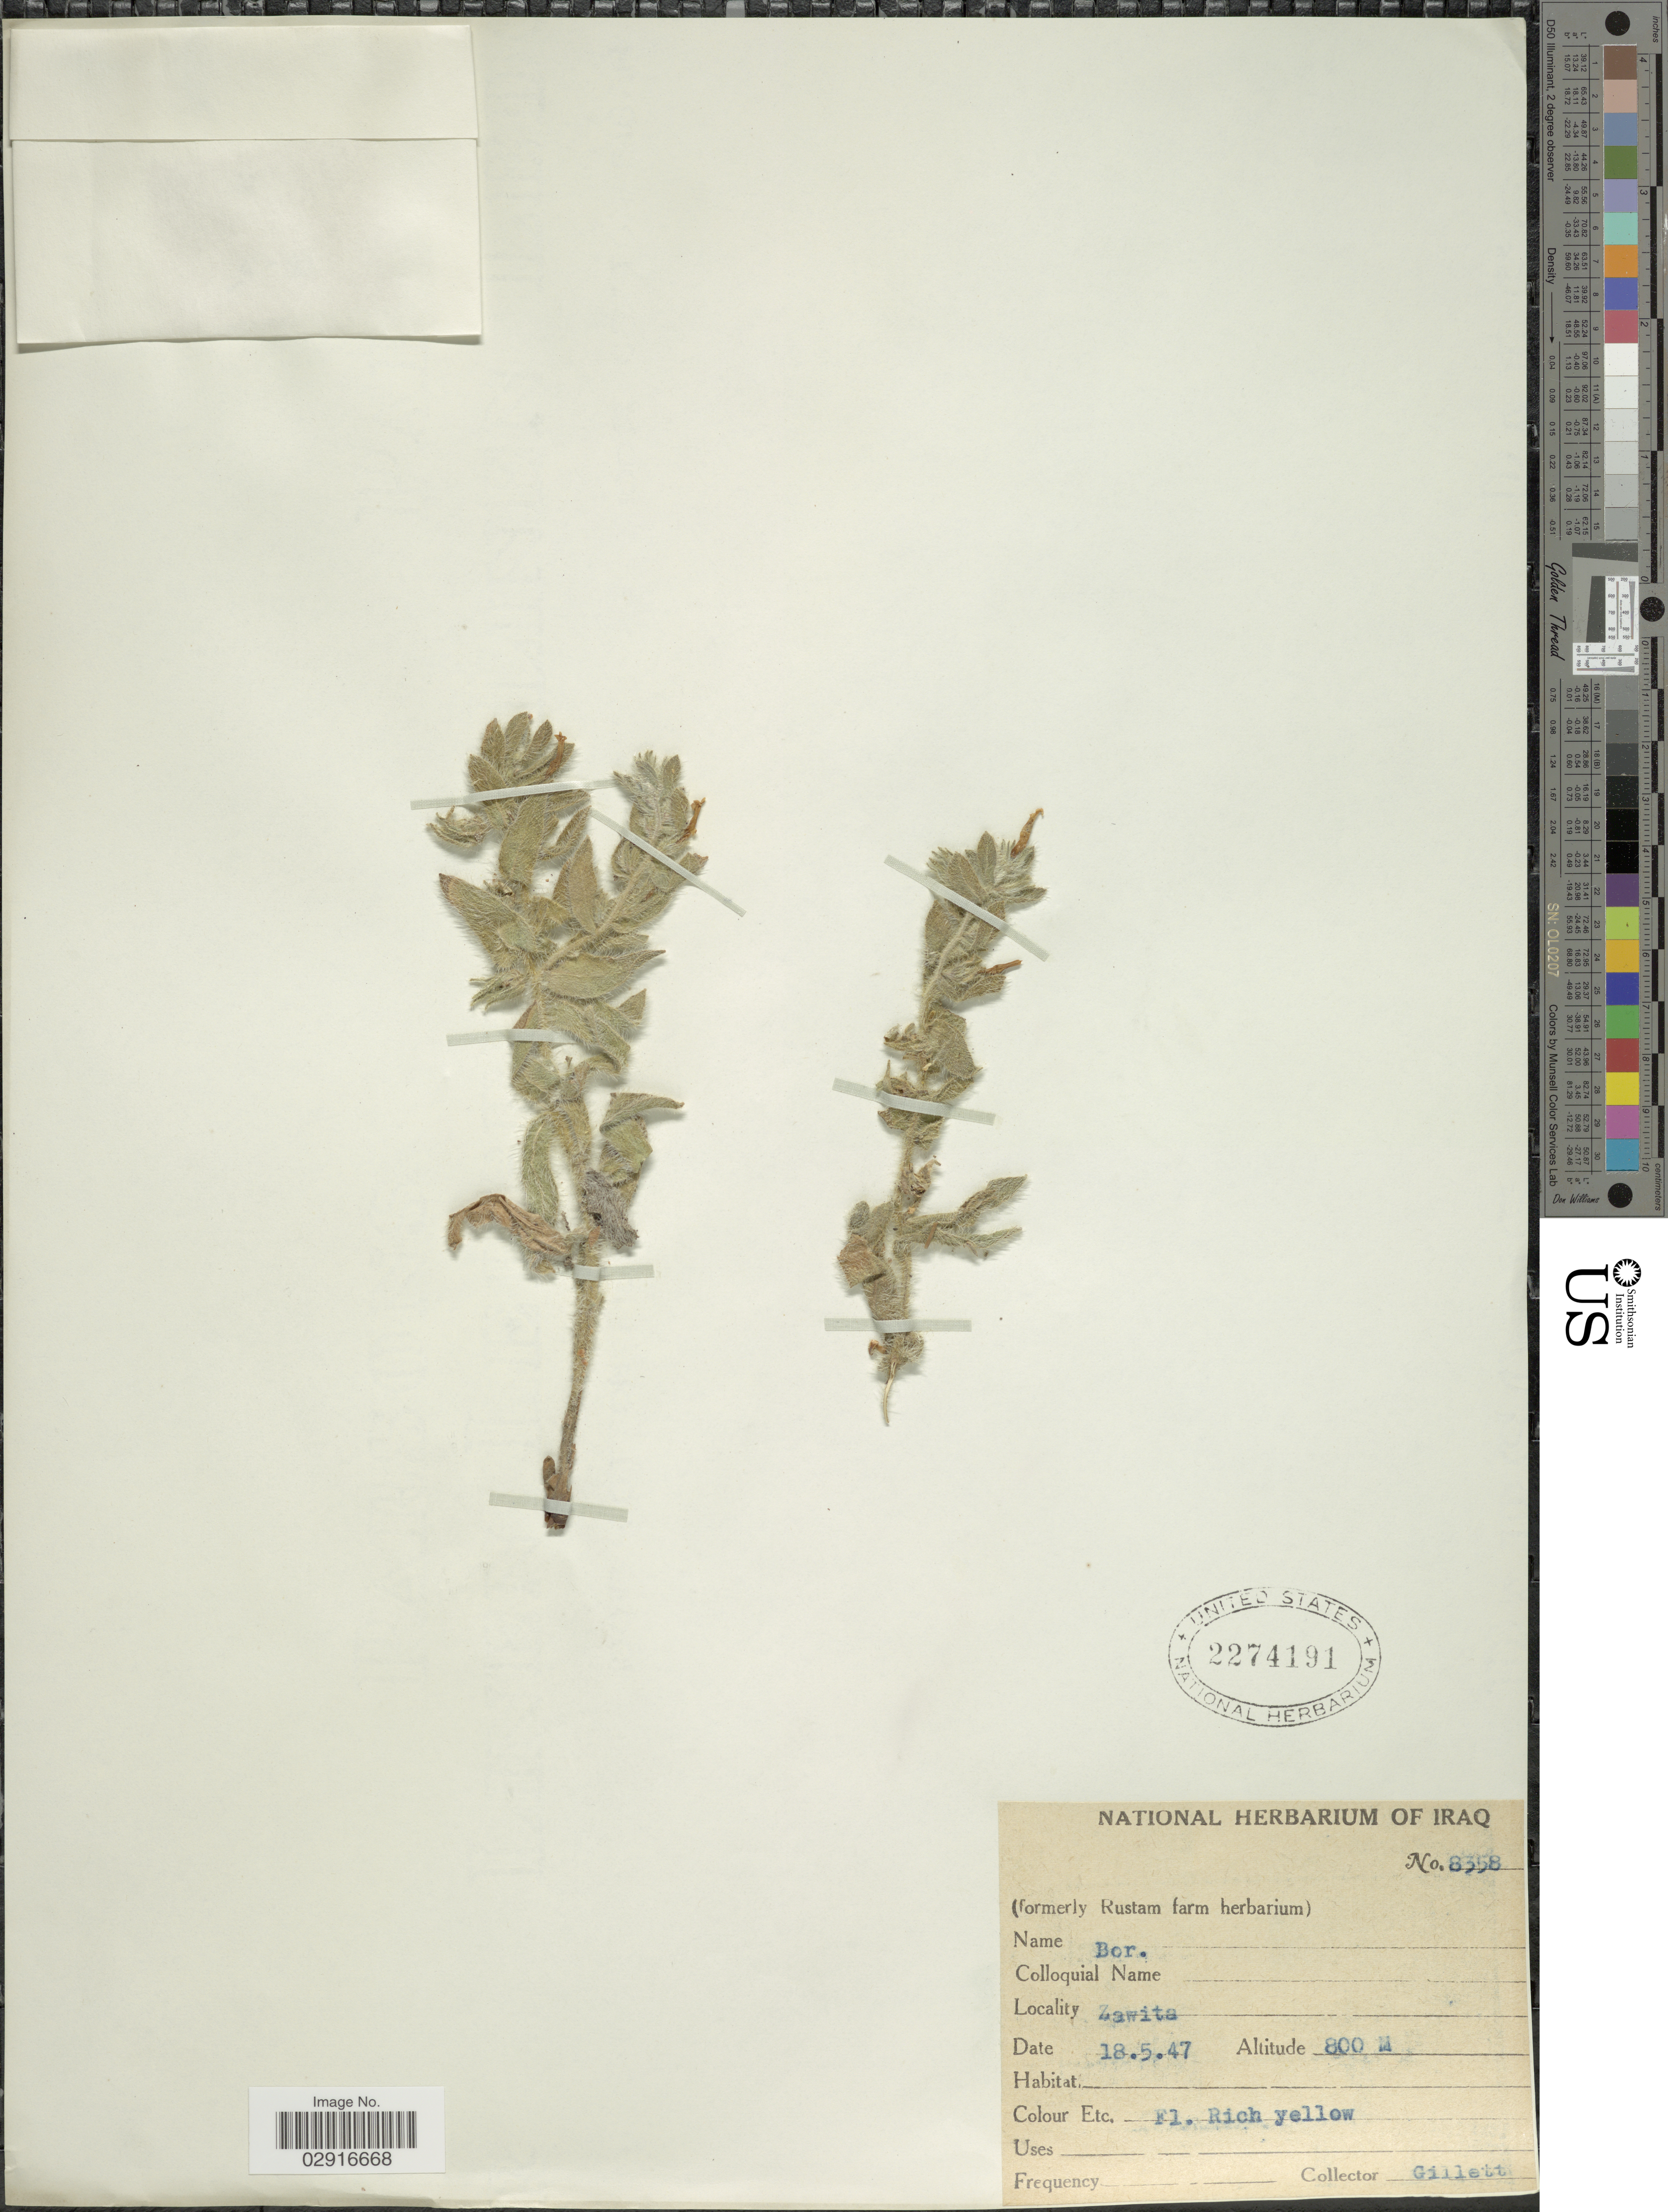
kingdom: Plantae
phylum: Tracheophyta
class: Magnoliopsida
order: Boraginales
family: Boraginaceae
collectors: Gillett, --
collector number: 8358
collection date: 1947-05-18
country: Iraq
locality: Zawita.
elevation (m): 800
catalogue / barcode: US 2274191